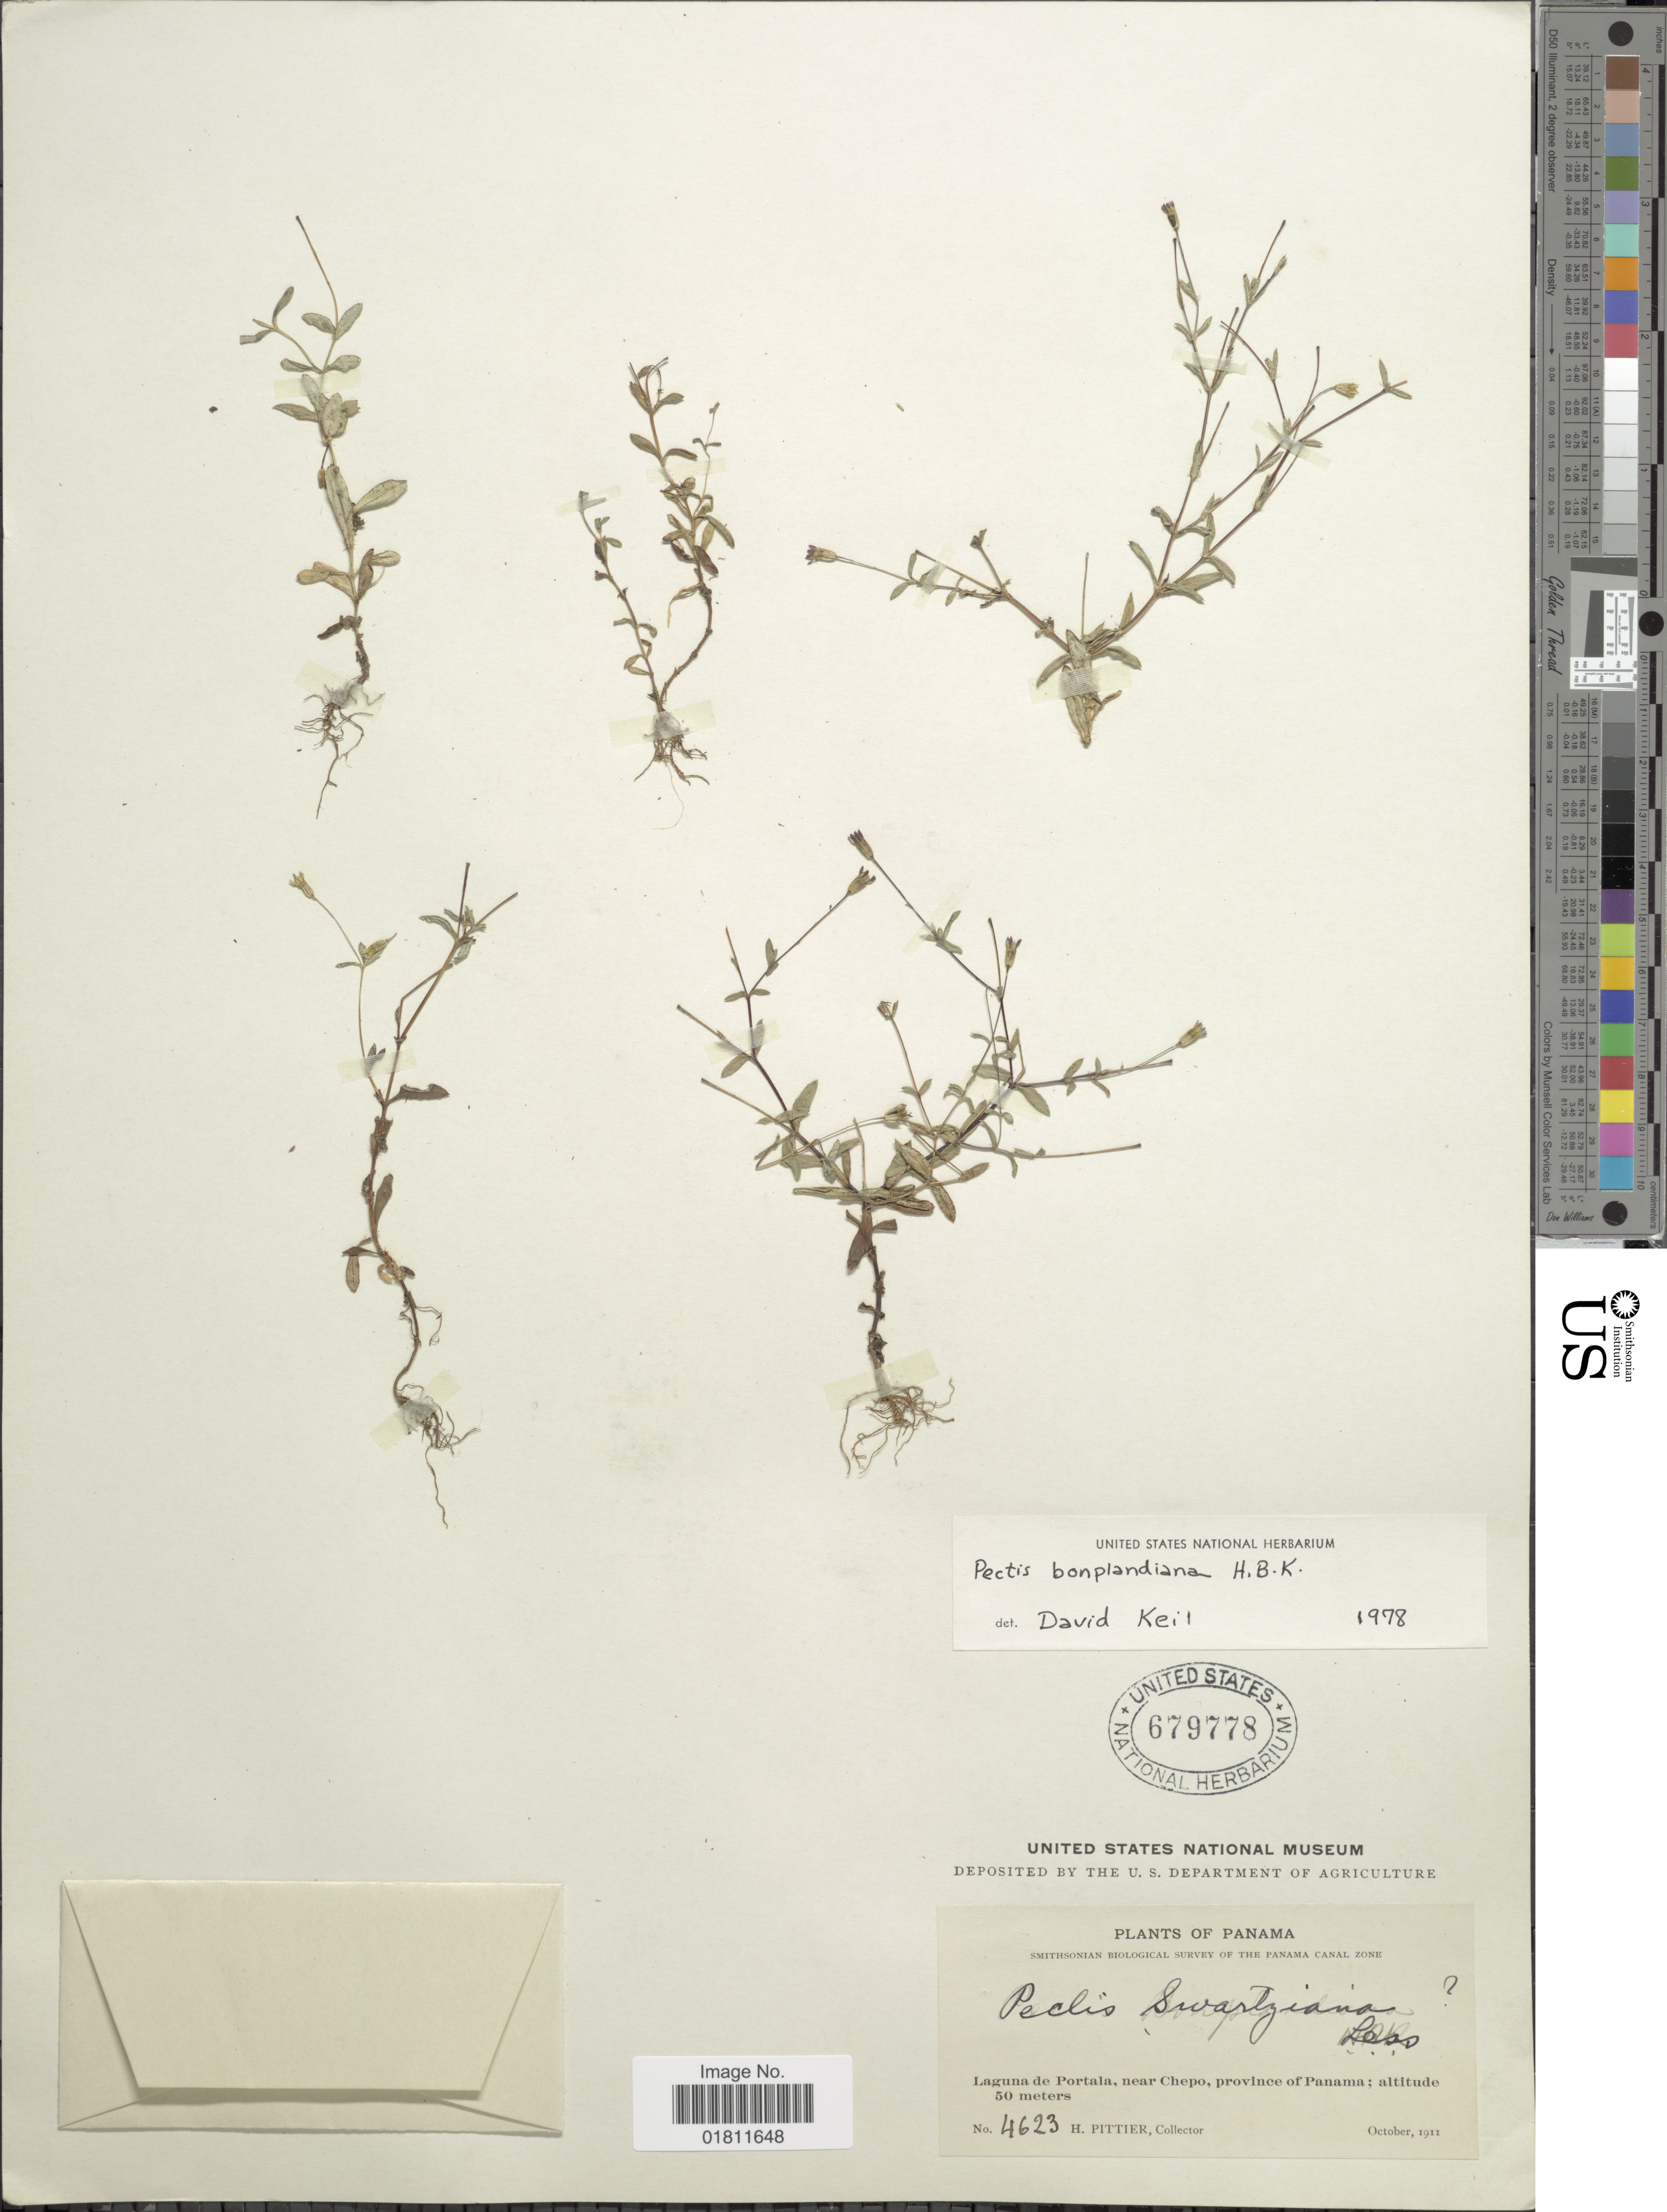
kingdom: Plantae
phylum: Tracheophyta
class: Magnoliopsida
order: Asterales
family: Asteraceae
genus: Pectis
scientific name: Pectis bonplandiana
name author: Kunth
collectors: H. F. Pittier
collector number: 4623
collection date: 1911-10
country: Panama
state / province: Panamá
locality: Laguna de Portala, near Chepo. province of Panama.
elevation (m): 50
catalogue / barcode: US 679778